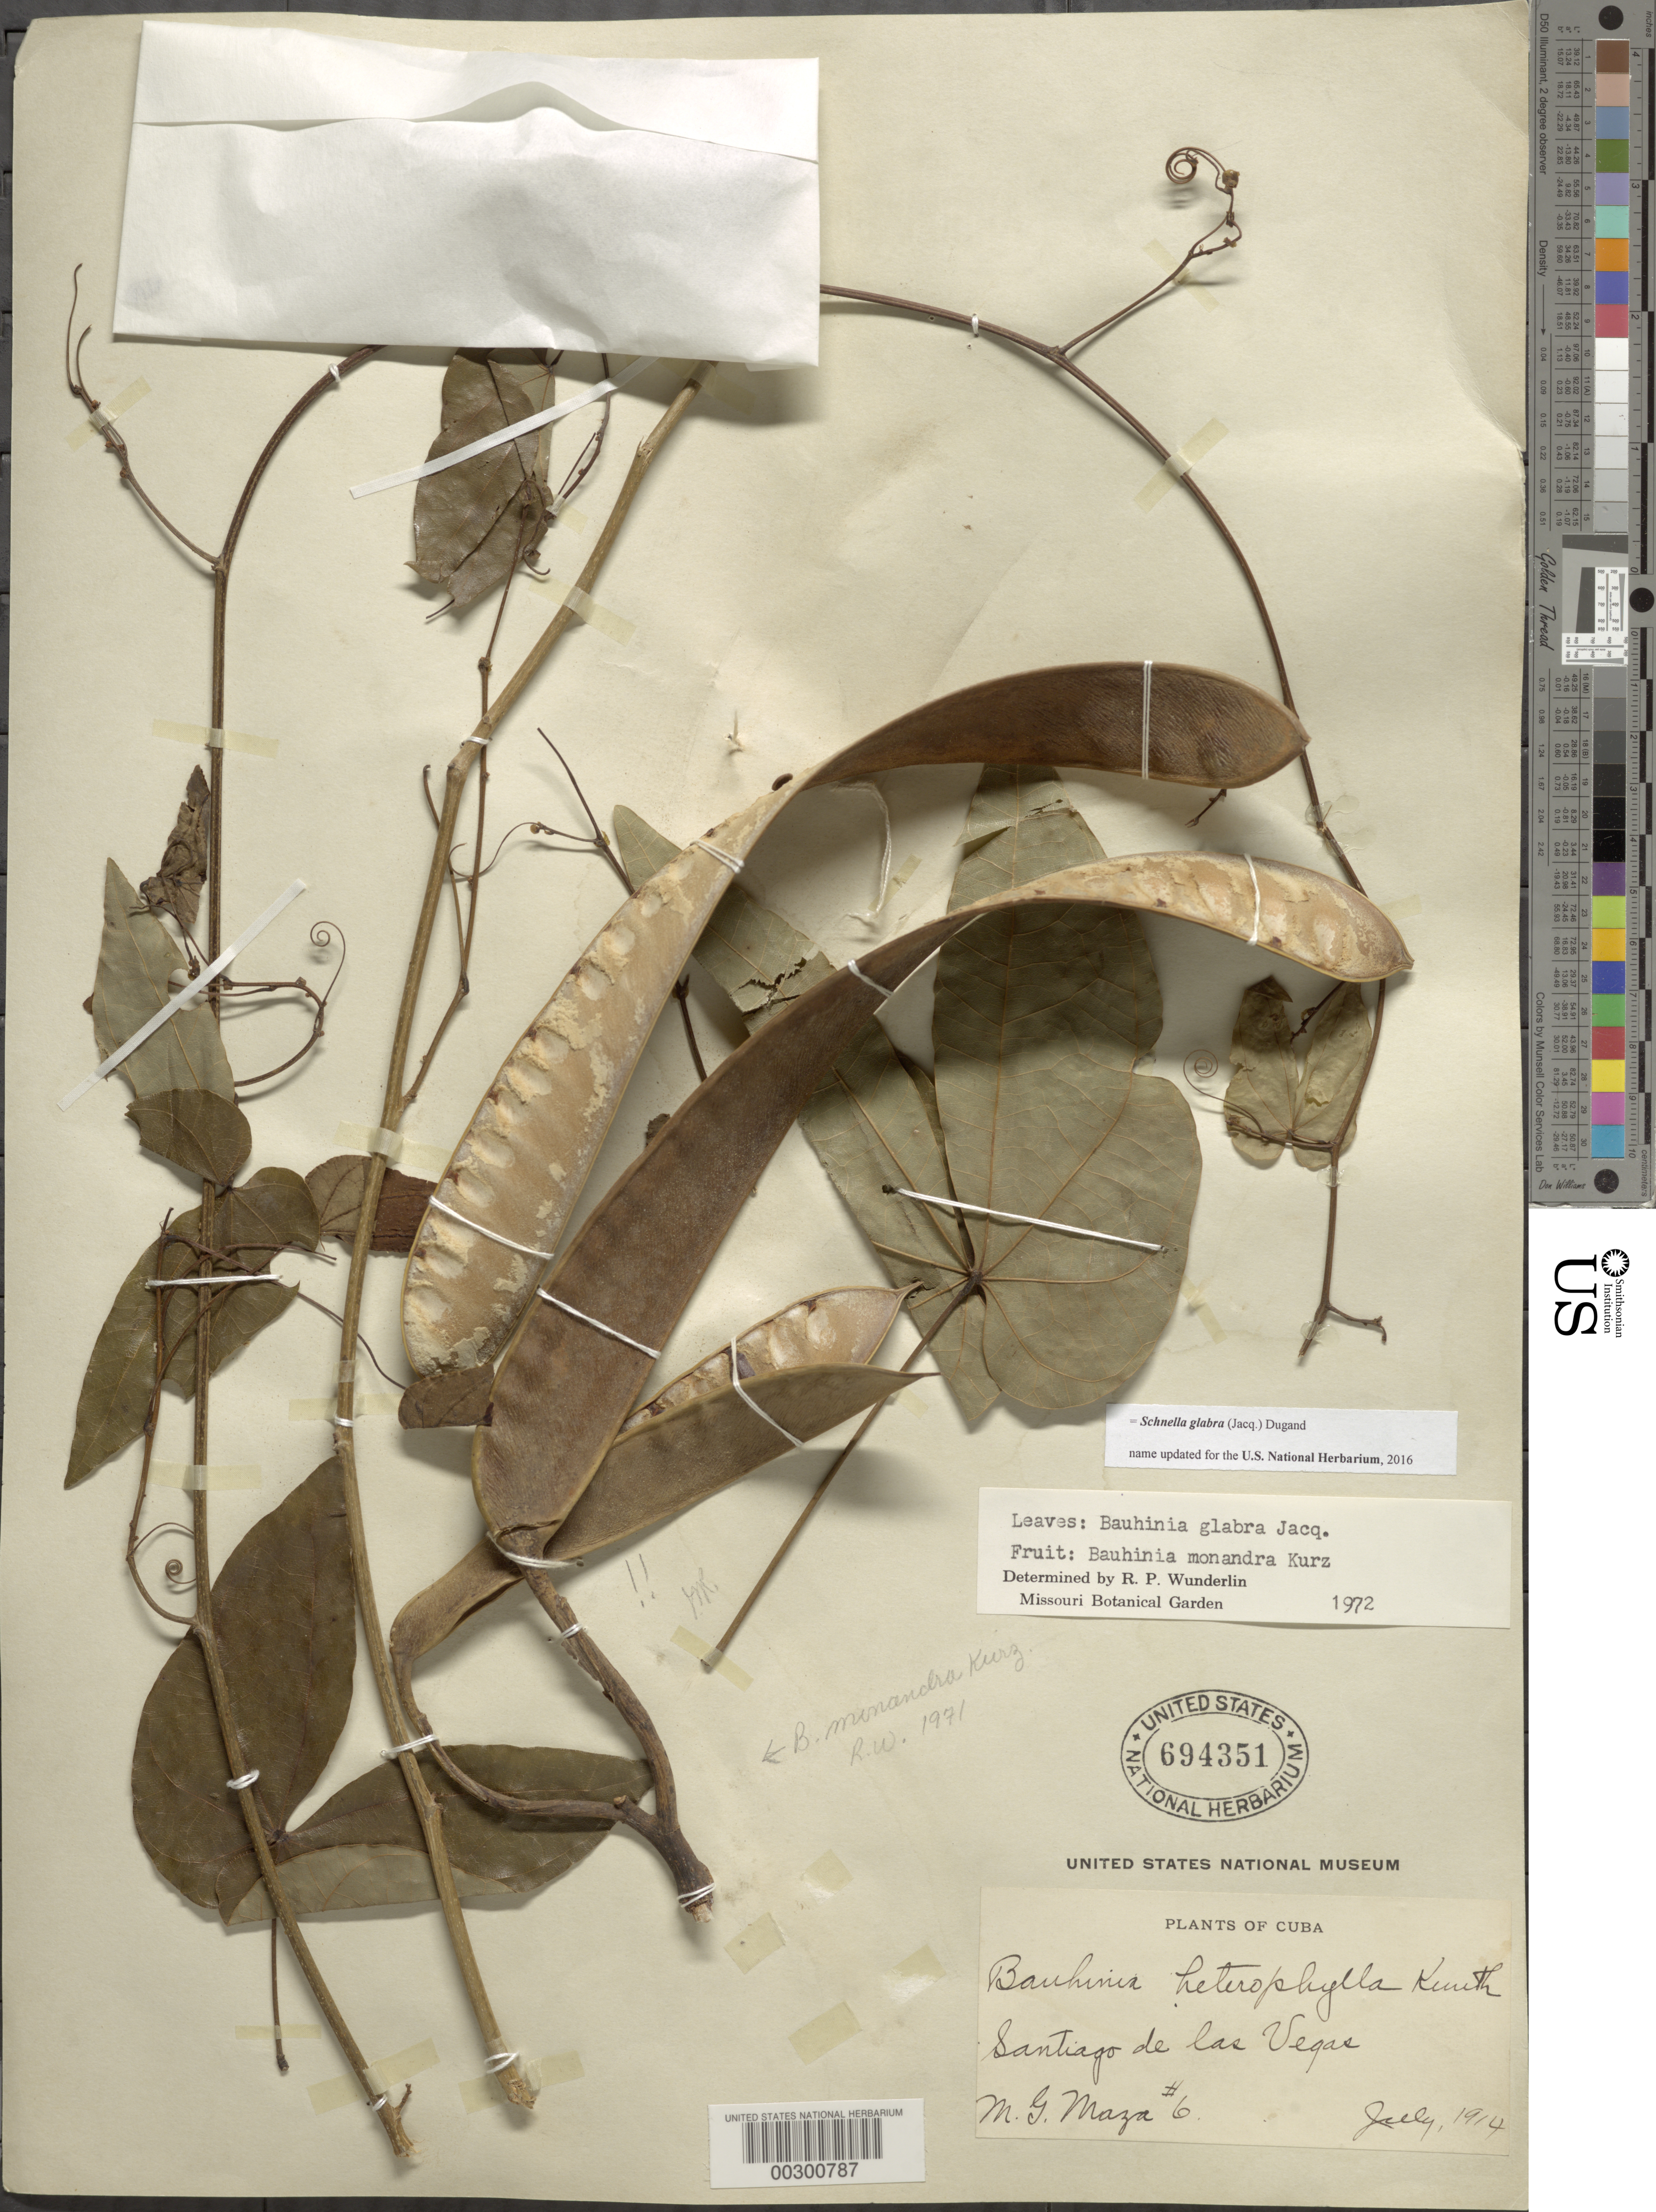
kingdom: Plantae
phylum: Tracheophyta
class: Magnoliopsida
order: Fabales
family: Fabaceae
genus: Schnella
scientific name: Schnella glabra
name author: (Jacq.) Dugand G.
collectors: M. Maza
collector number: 6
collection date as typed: Jul 1914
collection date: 1914-07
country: Cuba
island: Greater Antilles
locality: Santiago de Las Vegas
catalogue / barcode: US 694351